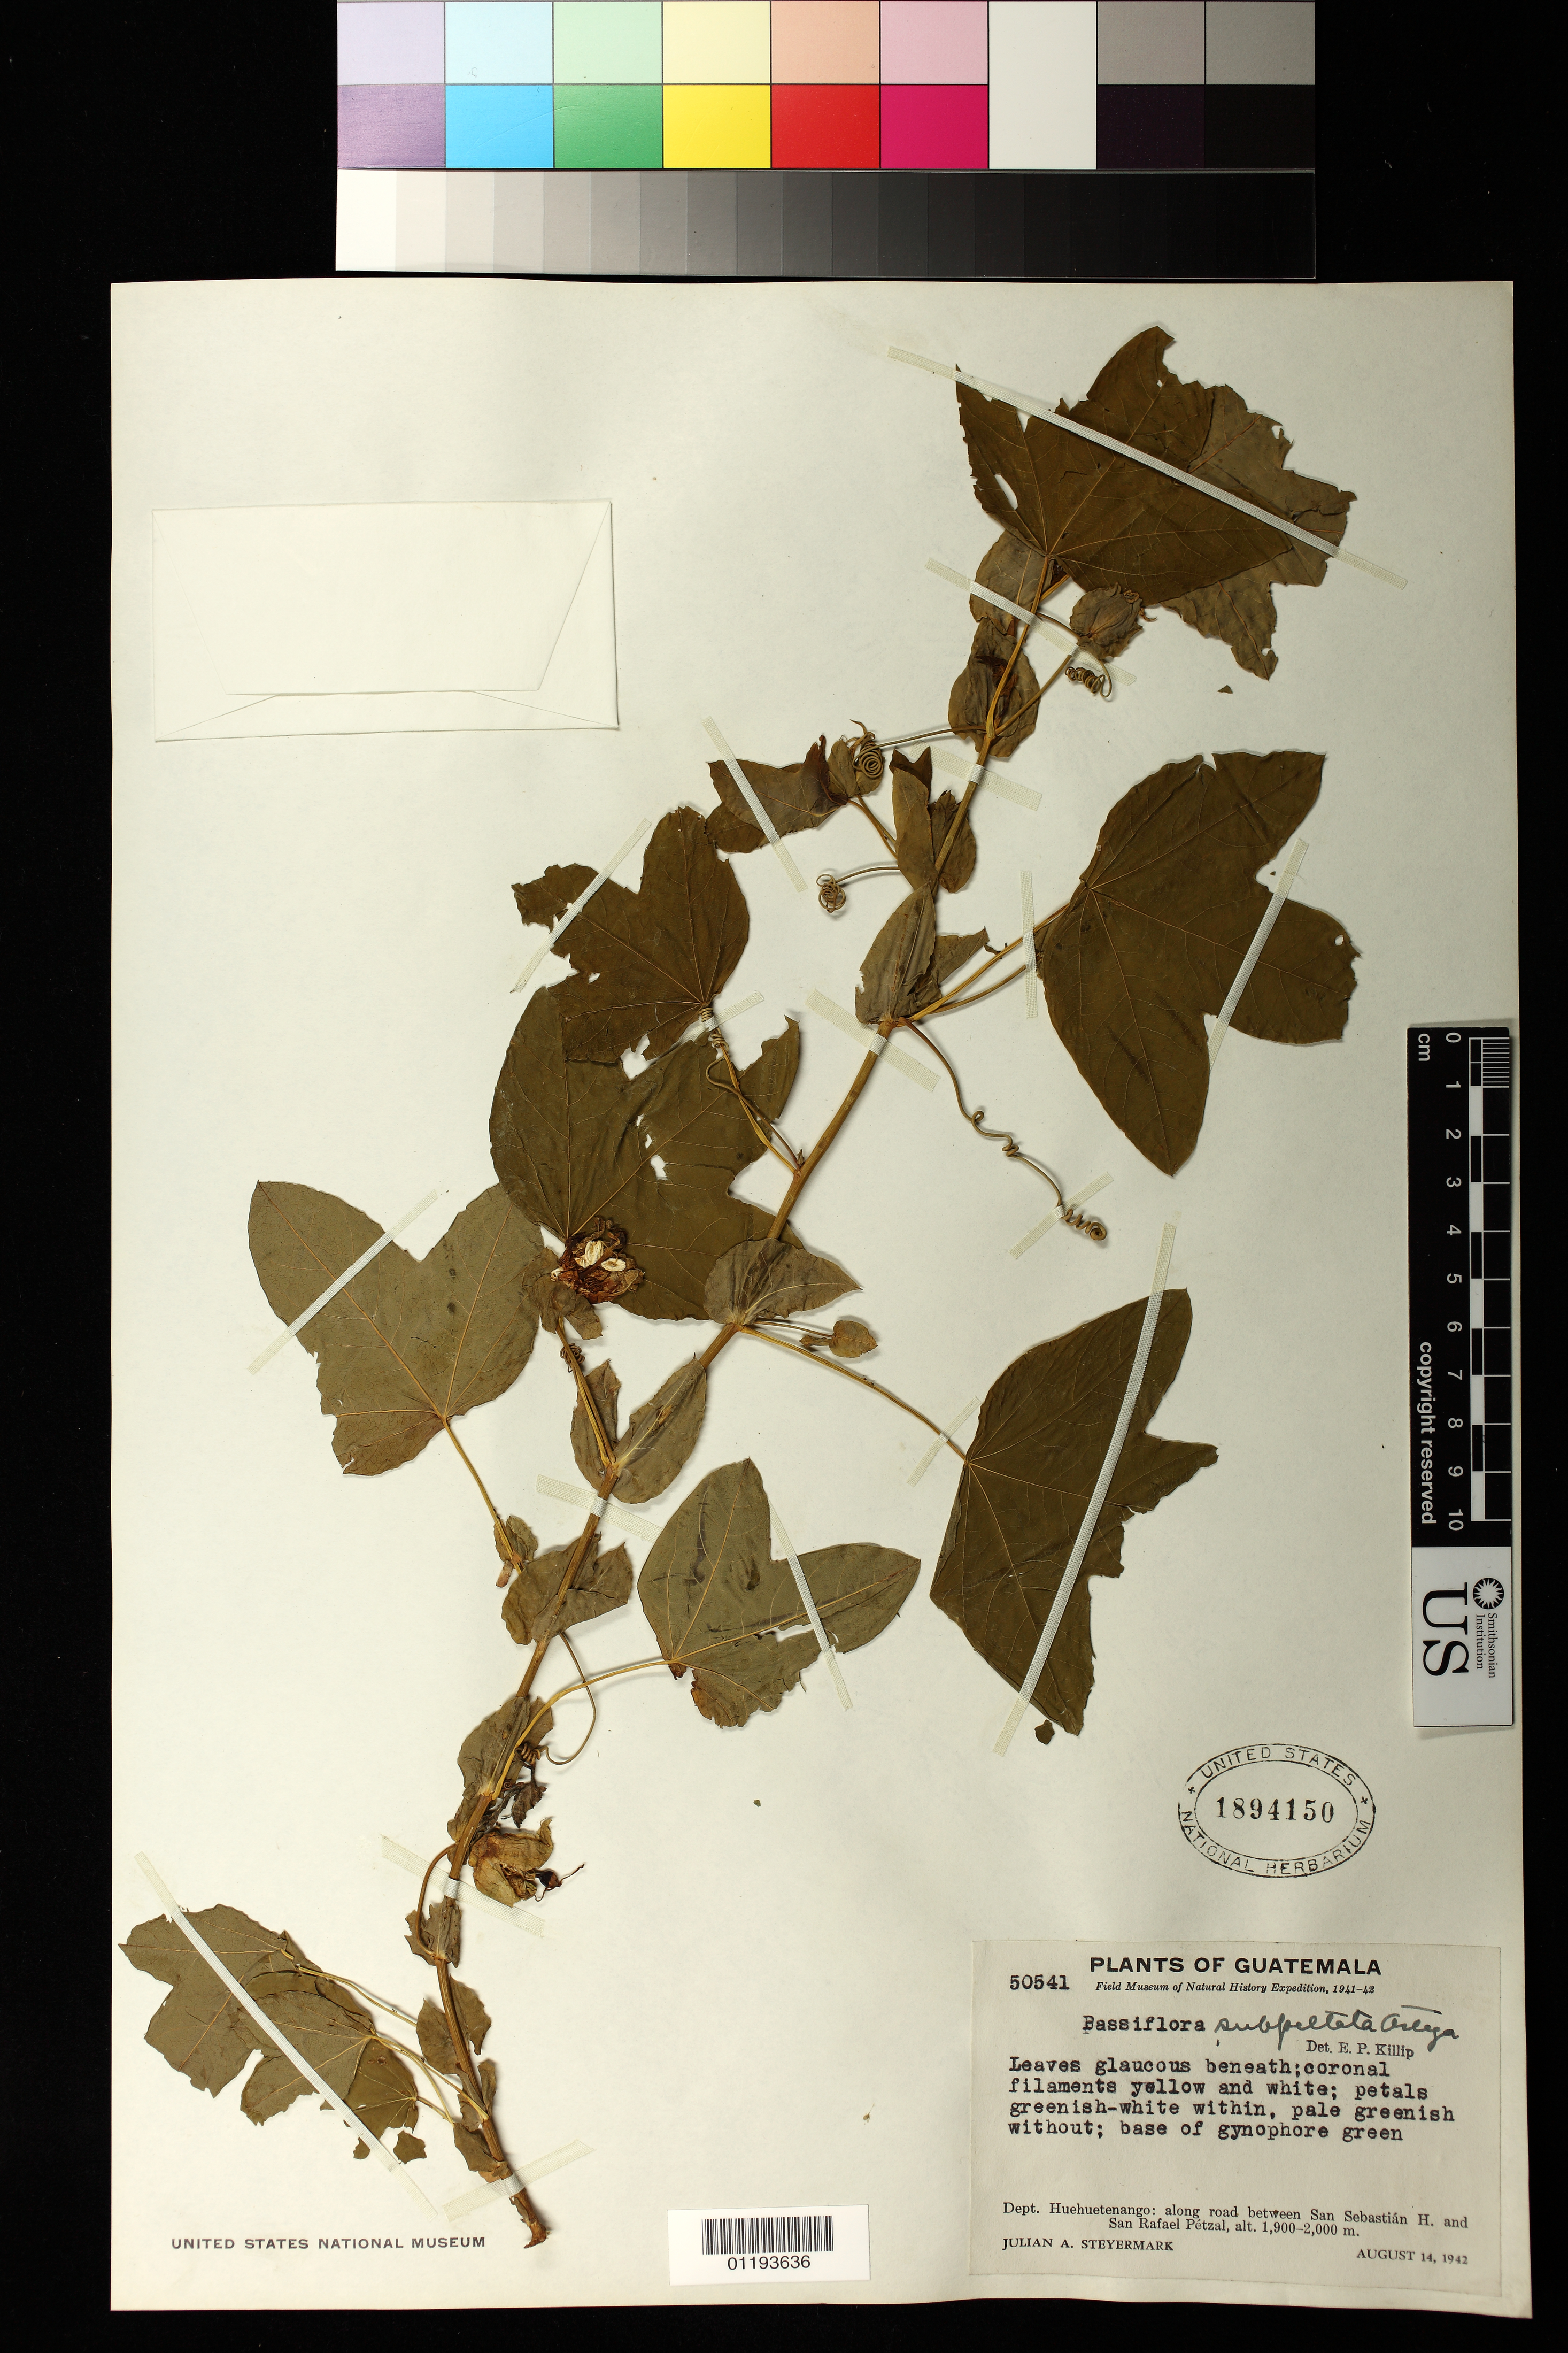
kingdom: Plantae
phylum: Tracheophyta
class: Magnoliopsida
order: Malpighiales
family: Passifloraceae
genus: Passiflora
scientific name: Passiflora subpeltata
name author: Ortega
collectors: J. Steyermark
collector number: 50541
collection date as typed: Aug 14 1942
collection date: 1942-08-14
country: Guatemala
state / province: Huehuetenango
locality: along road between San Sebastian H. and San Rafael Petzal.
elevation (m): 1900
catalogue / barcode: US 1894150